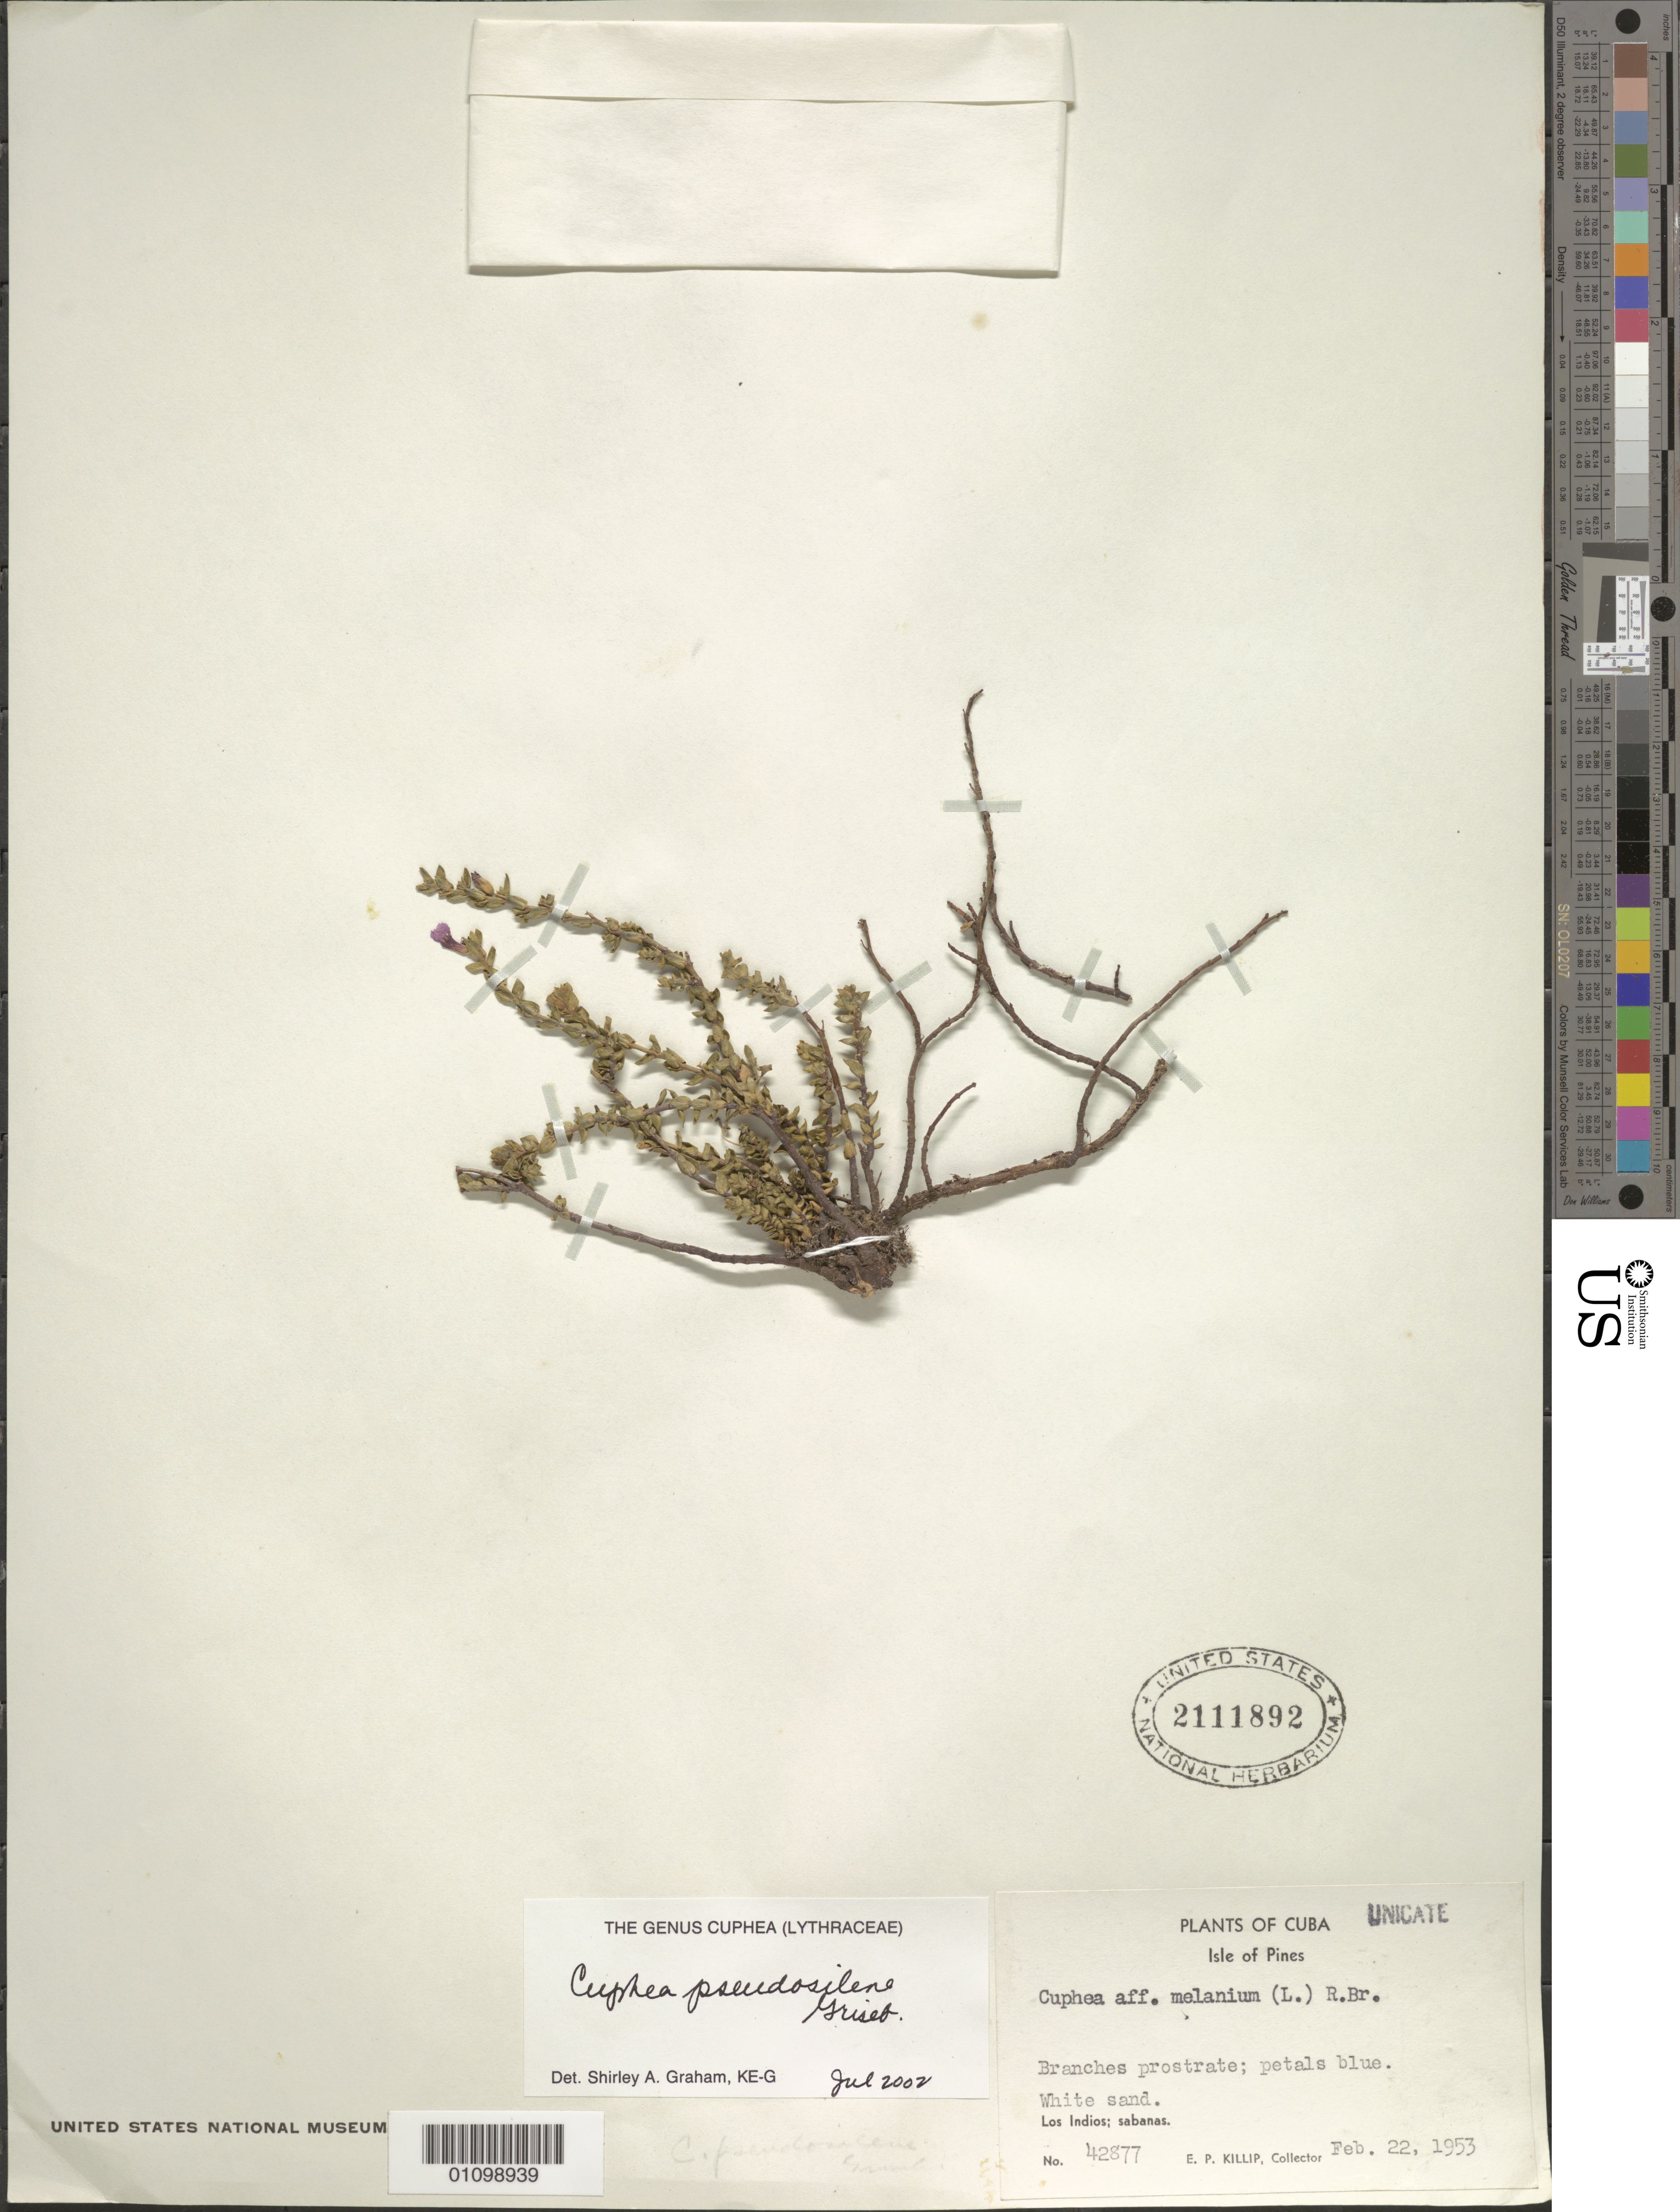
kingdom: Plantae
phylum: Tracheophyta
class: Magnoliopsida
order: Myrtales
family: Lythraceae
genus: Cuphea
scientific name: Cuphea pseudosilene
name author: Griseb.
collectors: E. P. Killip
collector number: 42877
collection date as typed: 22 Feb 1953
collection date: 1953-02-22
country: Cuba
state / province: Isla de La Juventud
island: Isla de la Juventud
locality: White sand Los Indios; sabanas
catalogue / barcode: US 2111892